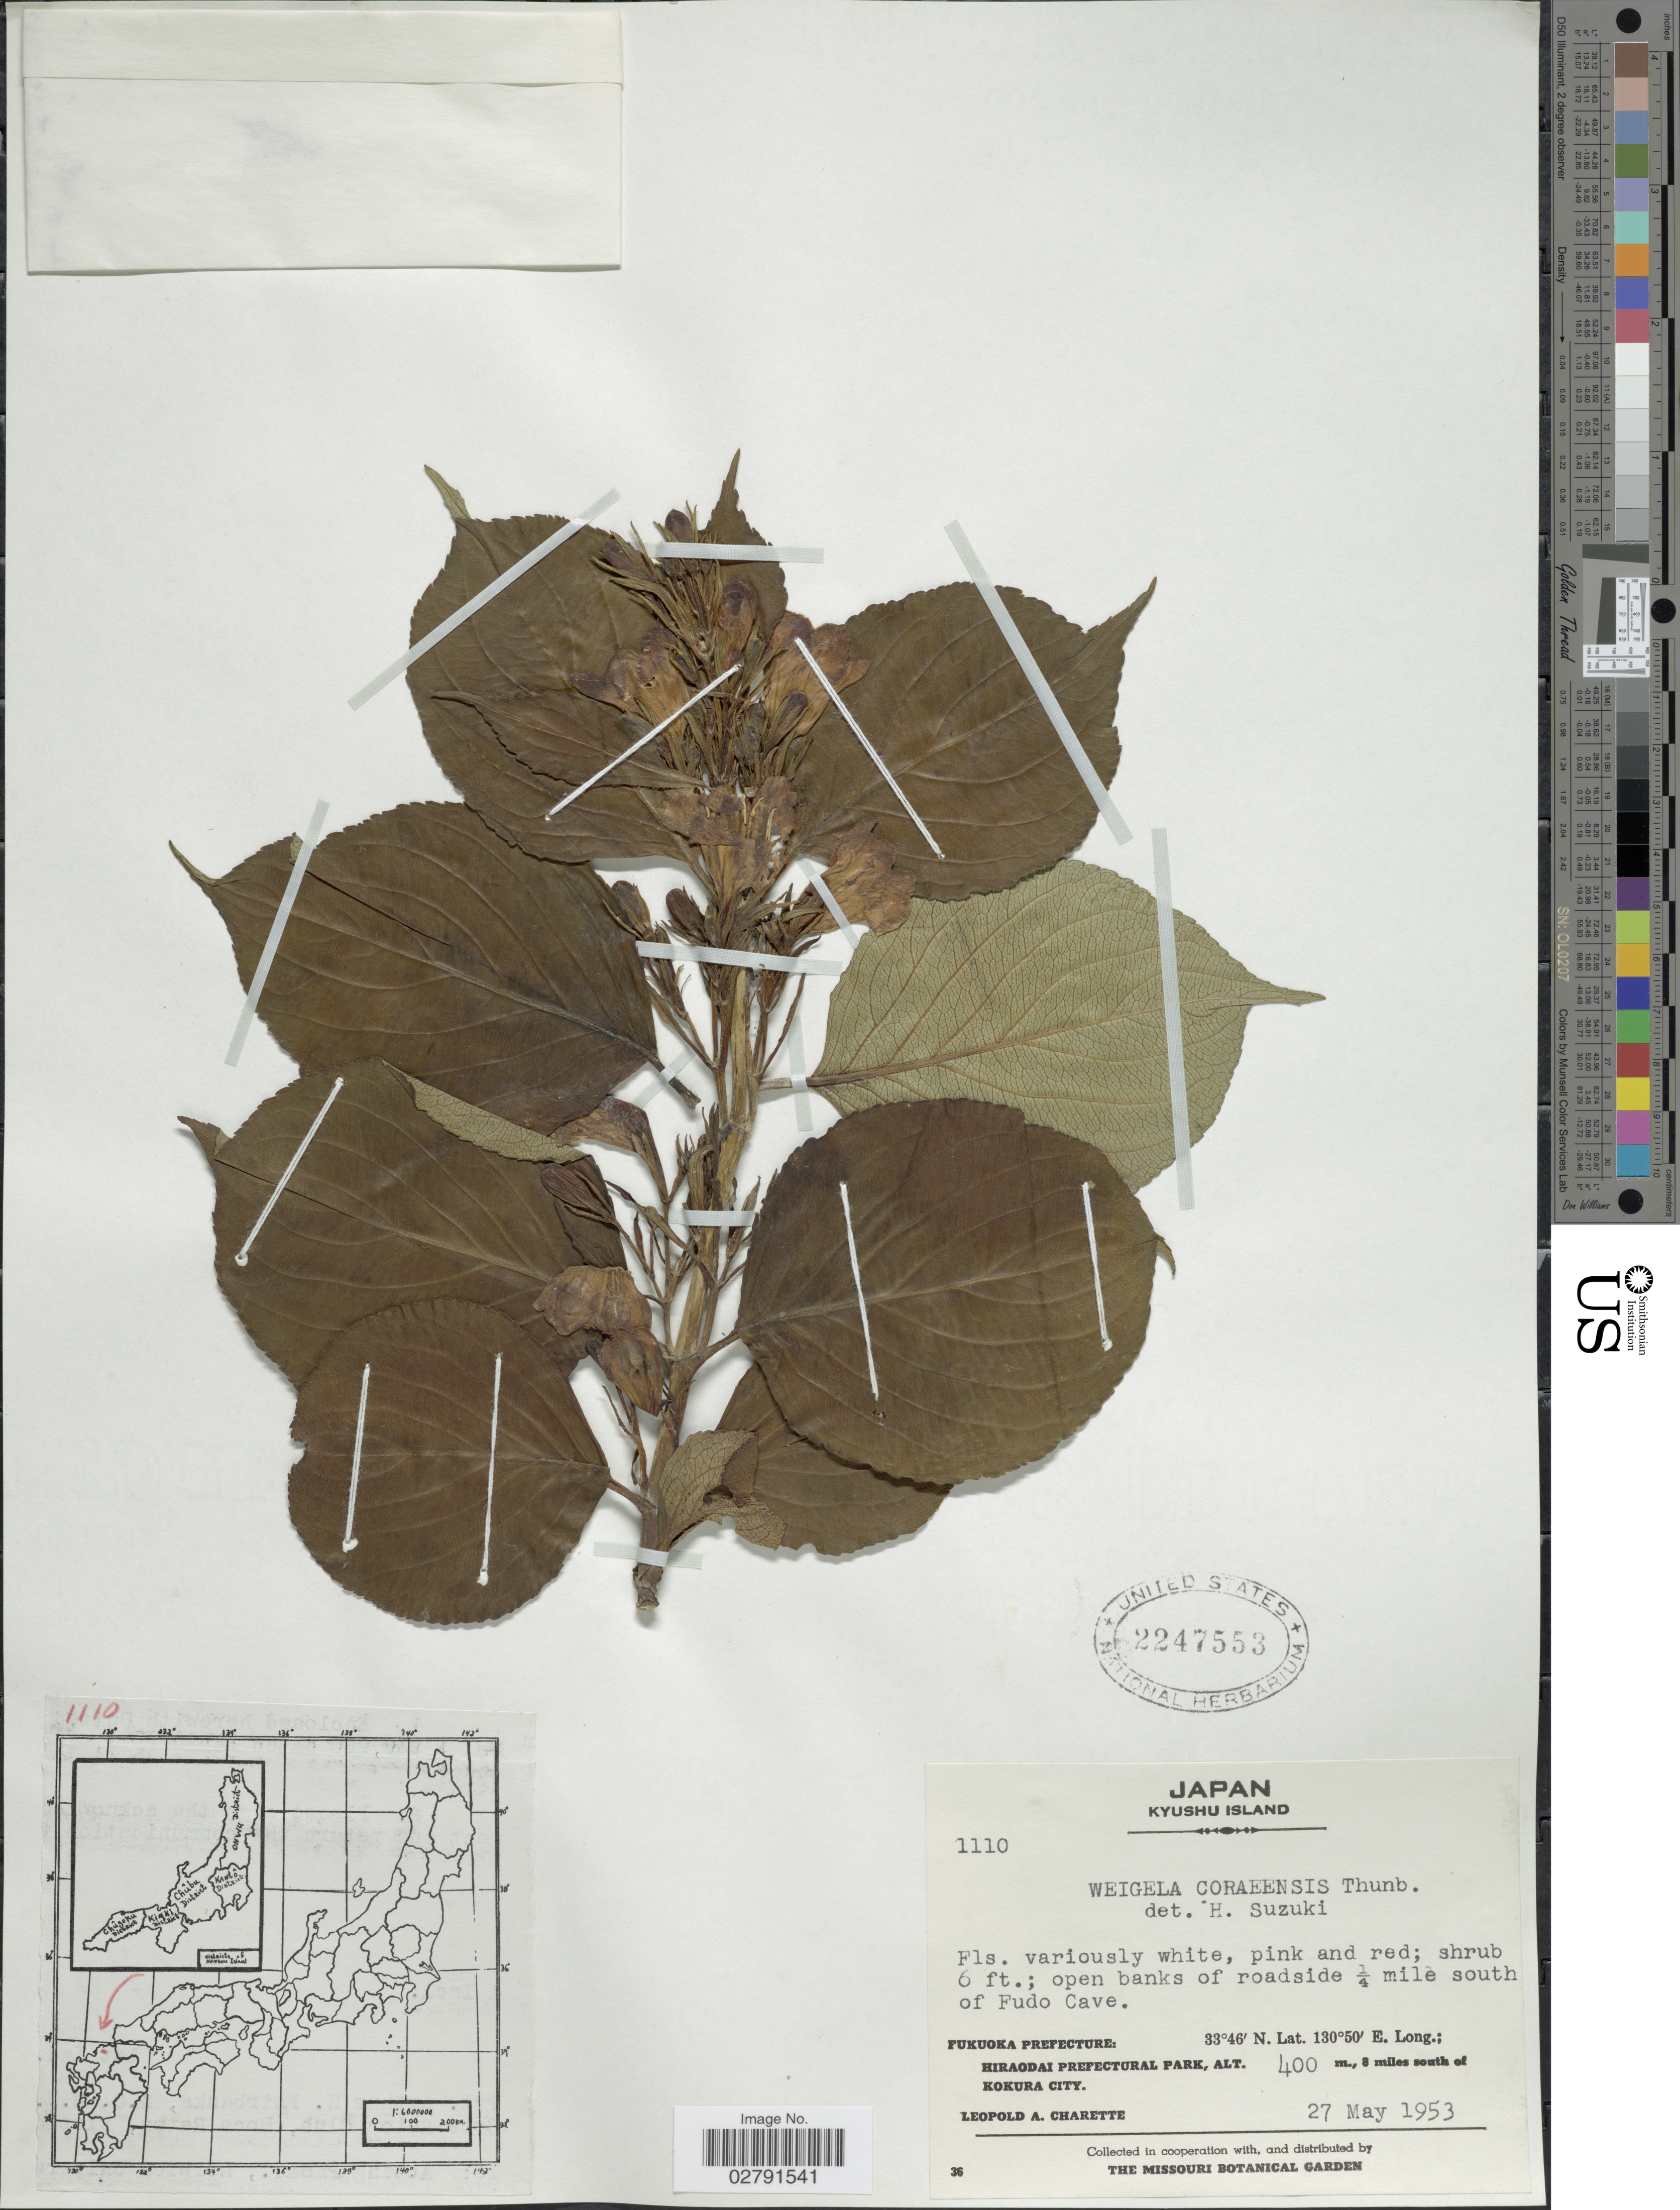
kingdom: Plantae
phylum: Tracheophyta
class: Magnoliopsida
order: Dipsacales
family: Caprifoliaceae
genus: Diervilla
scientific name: Diervilla coraeensis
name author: (Thunb.) DC.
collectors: L. A. Charette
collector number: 1110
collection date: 1953-05-27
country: Japan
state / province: Hukuoka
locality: Kyushu Island, open banks of roadside ¼ mile south of Fudo Cave, Fukuoka Prefecture: Hiraodai Prefectural Park, Kokura City, 8 miles south of Kokura City.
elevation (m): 400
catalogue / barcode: US 2247553